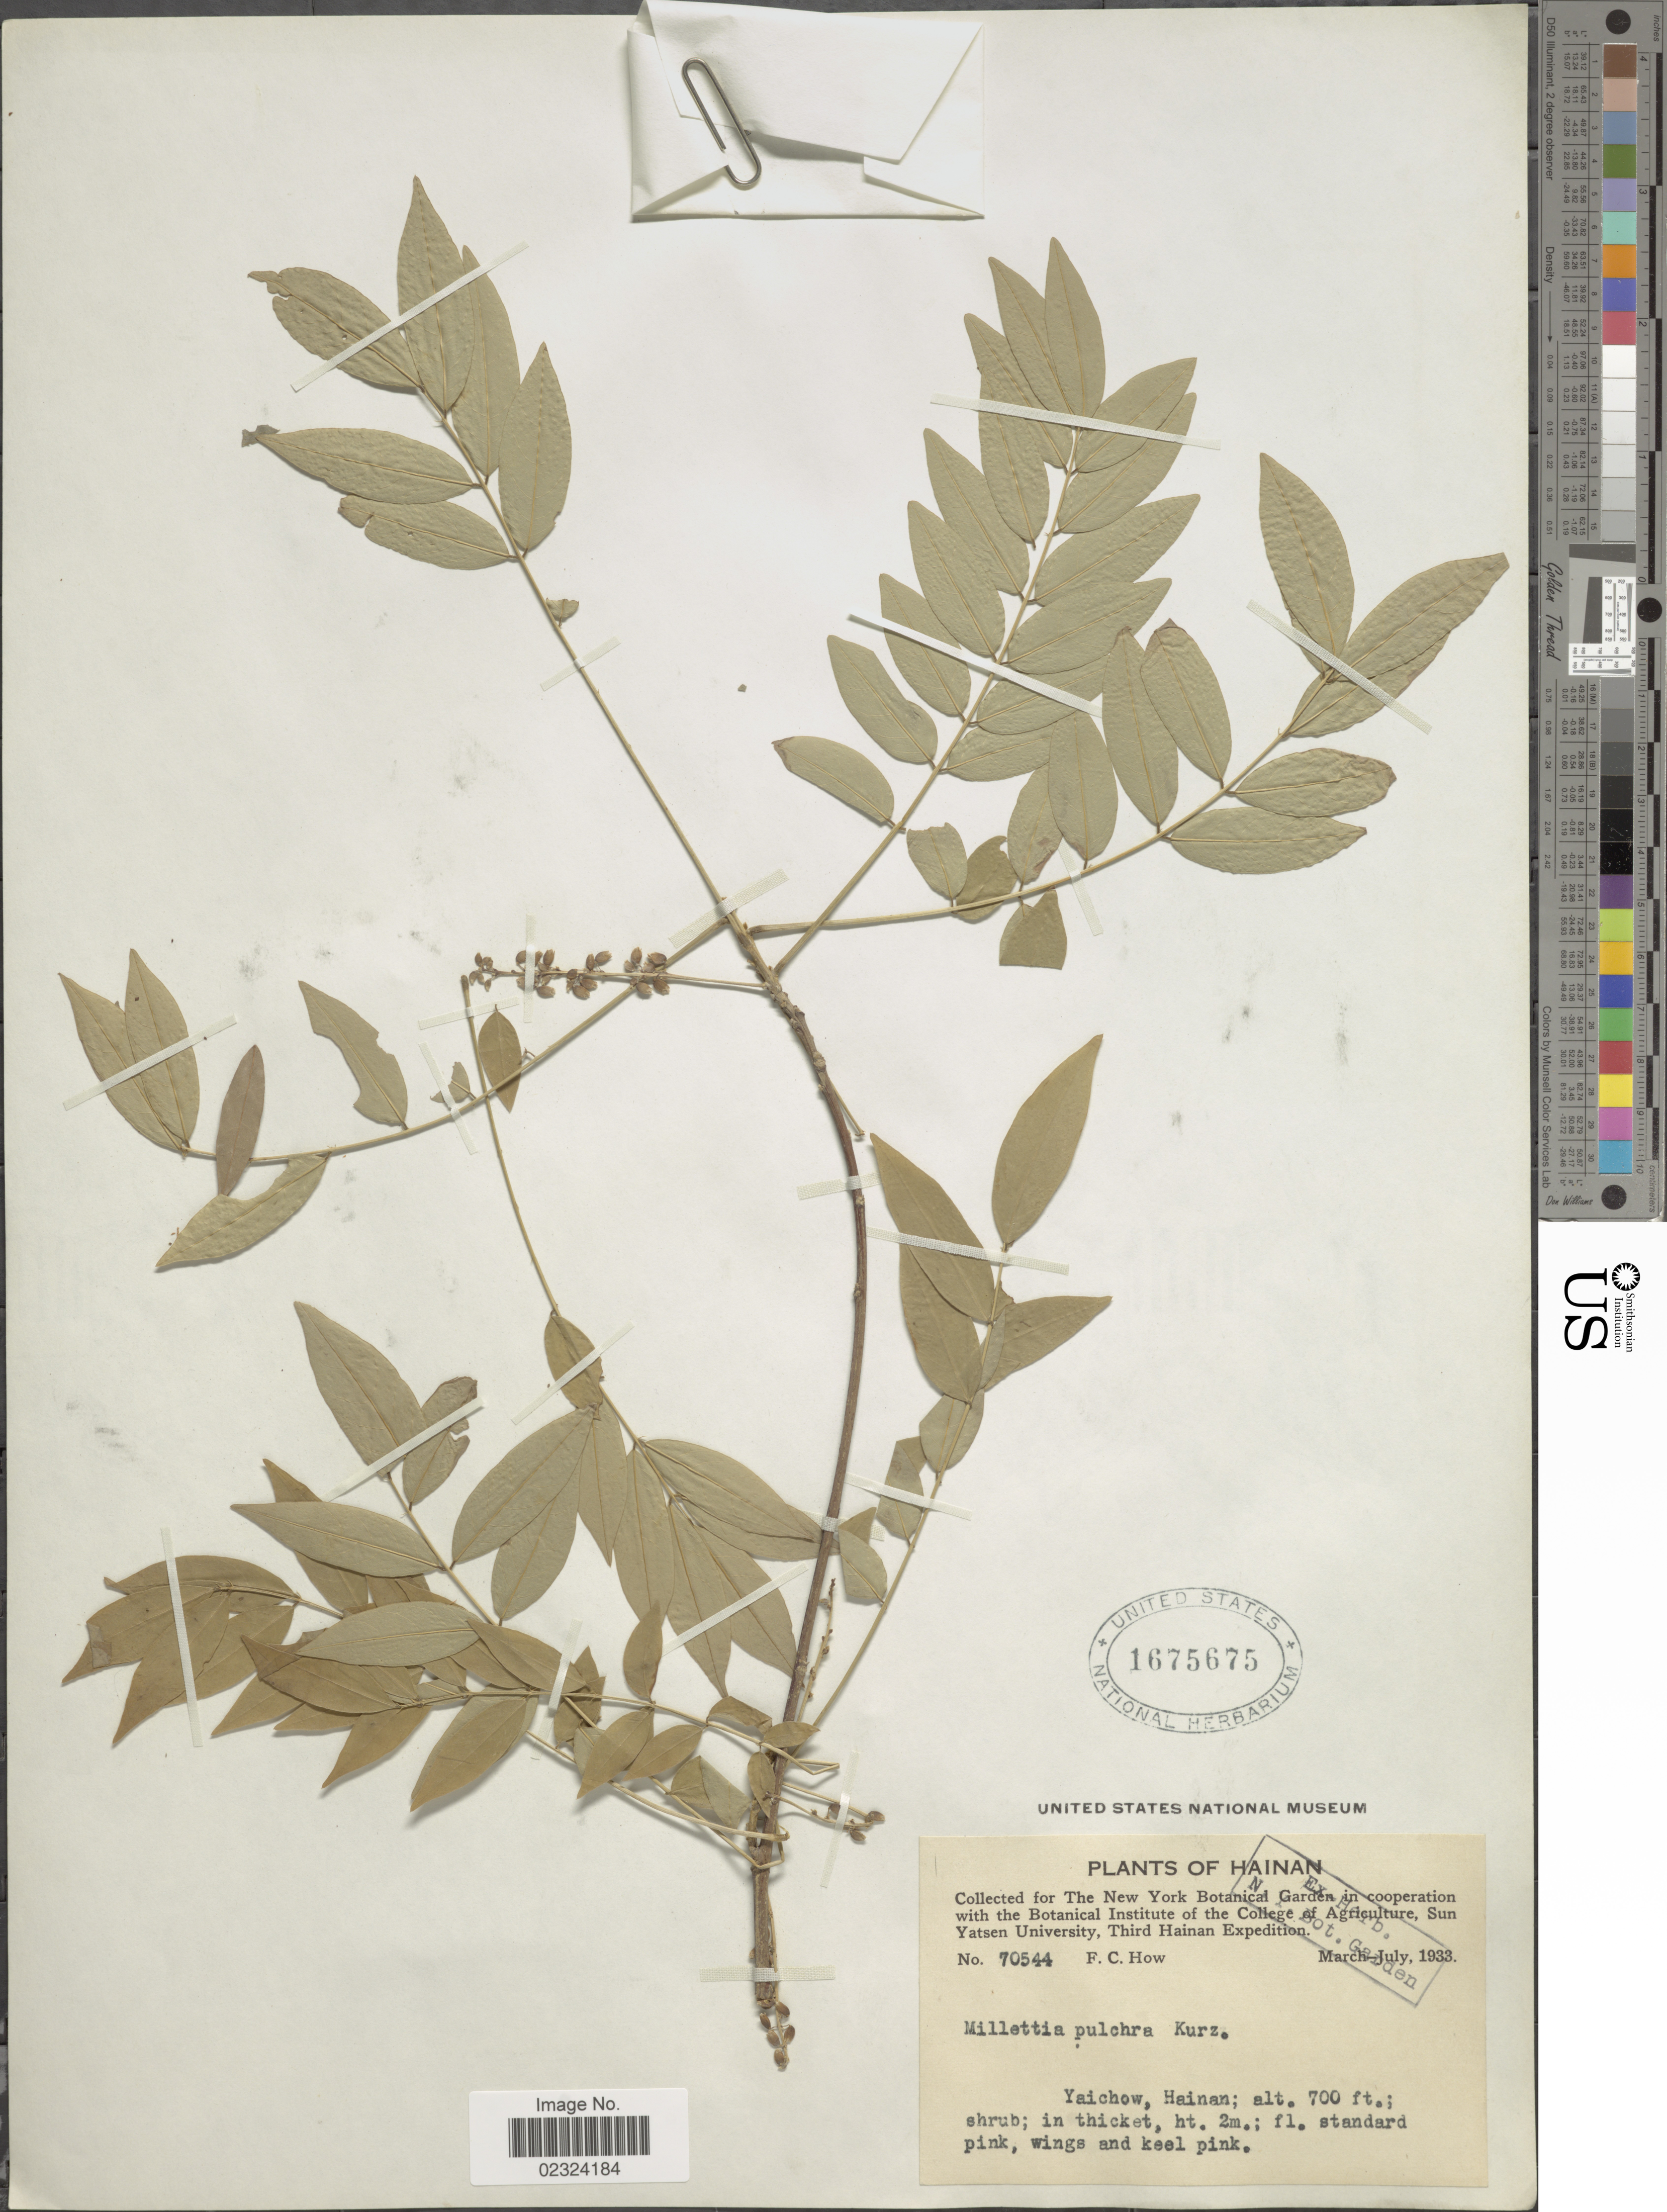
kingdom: Plantae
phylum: Tracheophyta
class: Magnoliopsida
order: Fabales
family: Fabaceae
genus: Millettia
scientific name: Millettia pulchra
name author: (Benth.) Kurz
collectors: F. C. How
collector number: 70544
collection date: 1933-03/1933-07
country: China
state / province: Hainan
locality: Yaichow, Hainan.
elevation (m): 213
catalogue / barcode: US 1675675